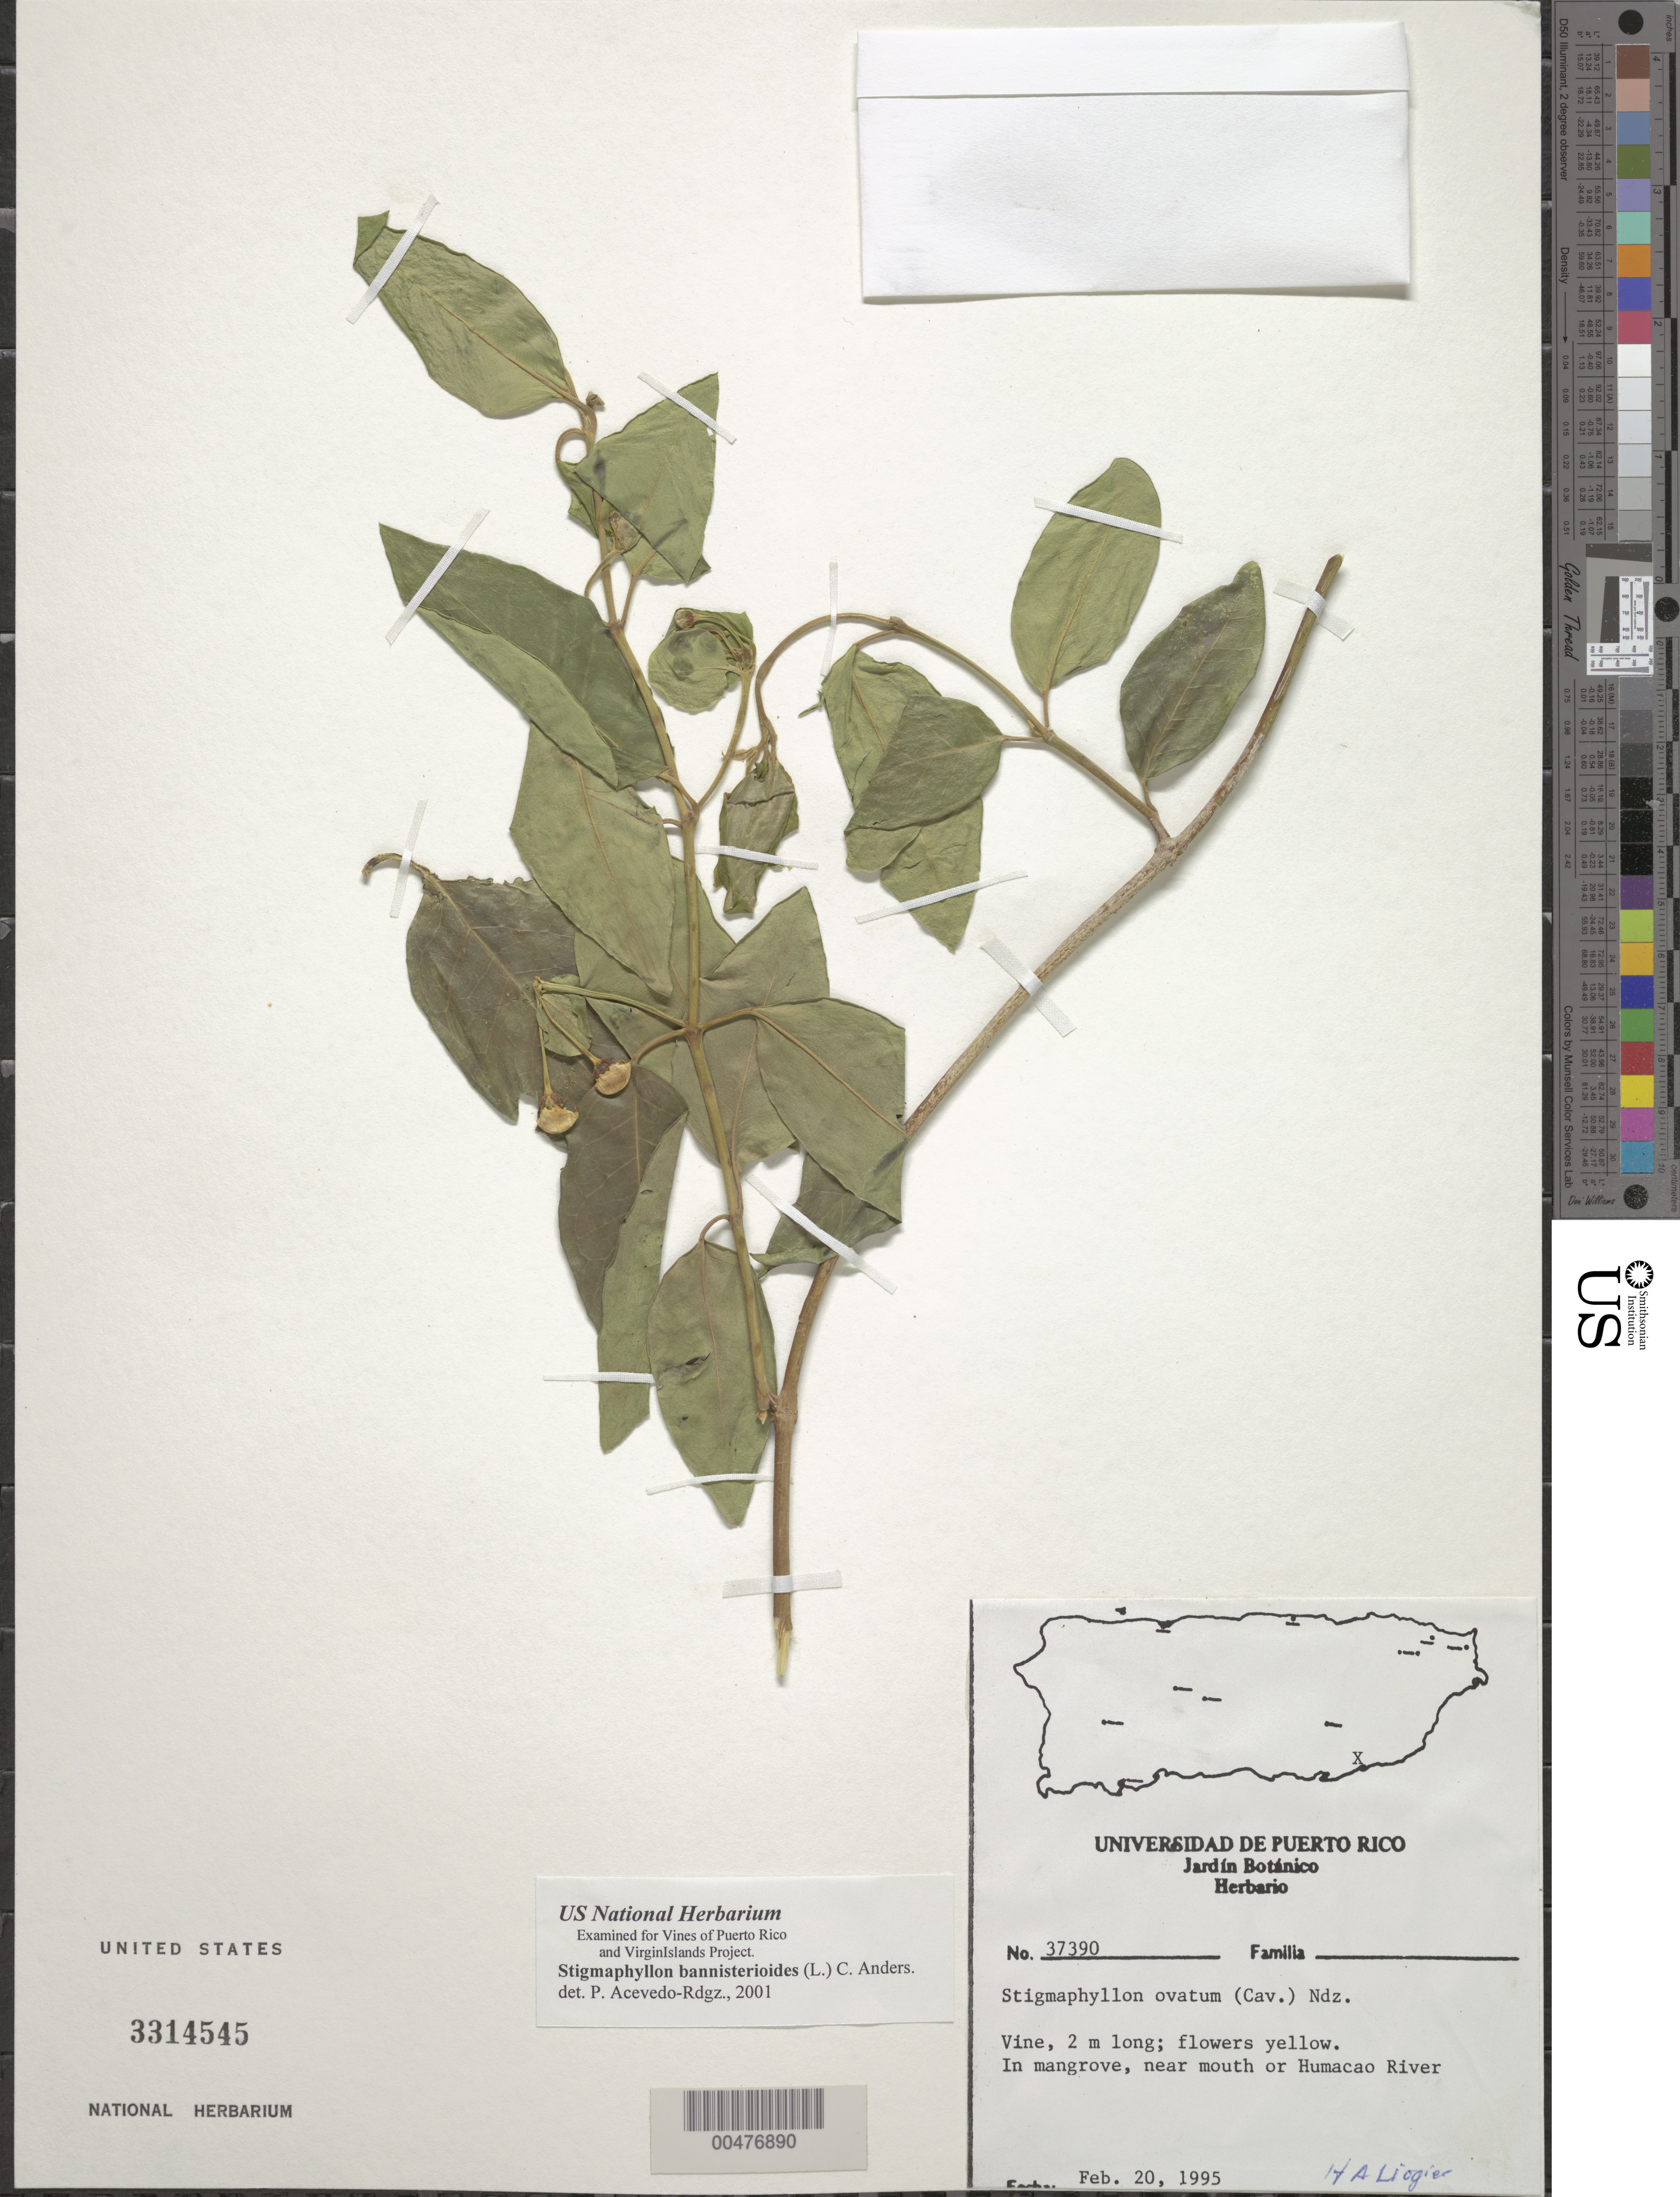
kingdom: Plantae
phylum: Tracheophyta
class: Magnoliopsida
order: Malpighiales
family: Malpighiaceae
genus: Stigmaphyllon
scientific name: Stigmaphyllon ovatum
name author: (Cav.) Ndz.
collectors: A. H. Liogier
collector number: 37390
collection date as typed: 20 Feb 1995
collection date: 1995-02-20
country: Puerto Rico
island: Greater Antilles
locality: Near mouth of Humacao RIver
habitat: In mangrove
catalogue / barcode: US 3314545